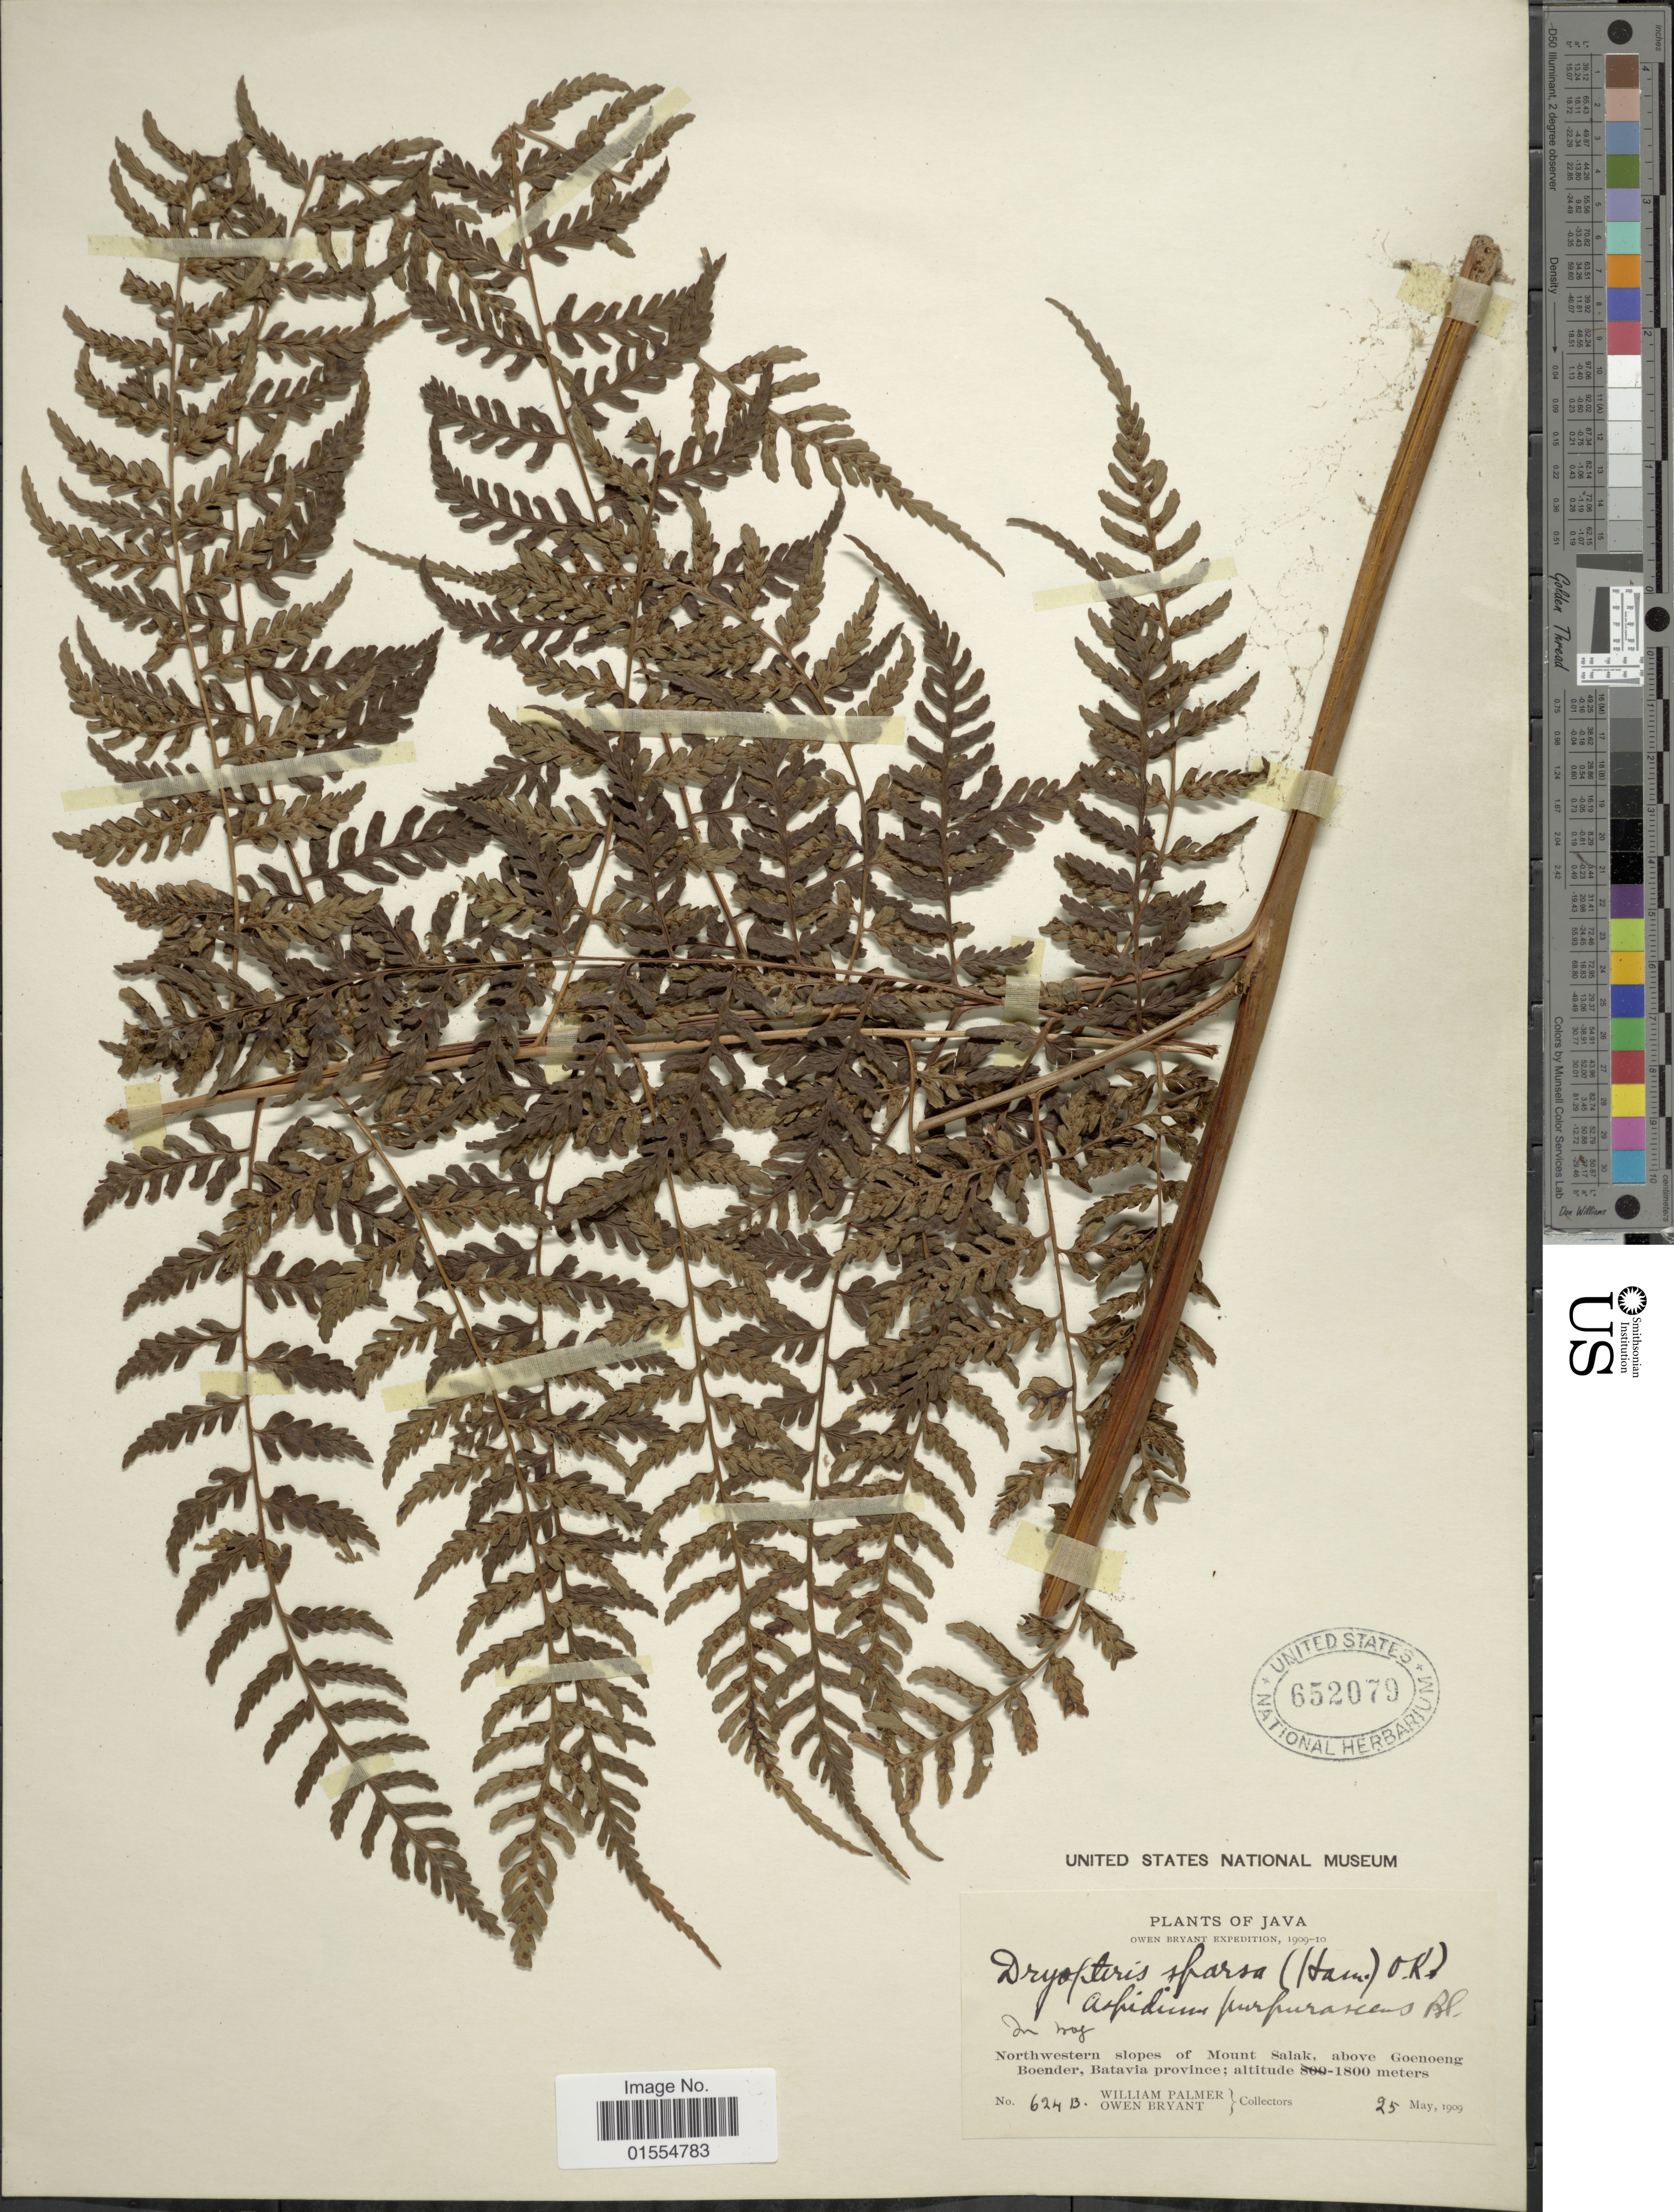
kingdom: Plantae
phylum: Tracheophyta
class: Polypodiopsida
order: Polypodiales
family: Dryopteridaceae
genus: Dryopteris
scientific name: Dryopteris purpurascens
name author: (Blume) Christ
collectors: W. Palmer & O. Bryant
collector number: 624B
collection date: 1909-05-25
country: Indonesia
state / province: Java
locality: Northwest slopes of Mount Salak, above Goenoeng Boender, Batavia province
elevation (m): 1800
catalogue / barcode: US 652079